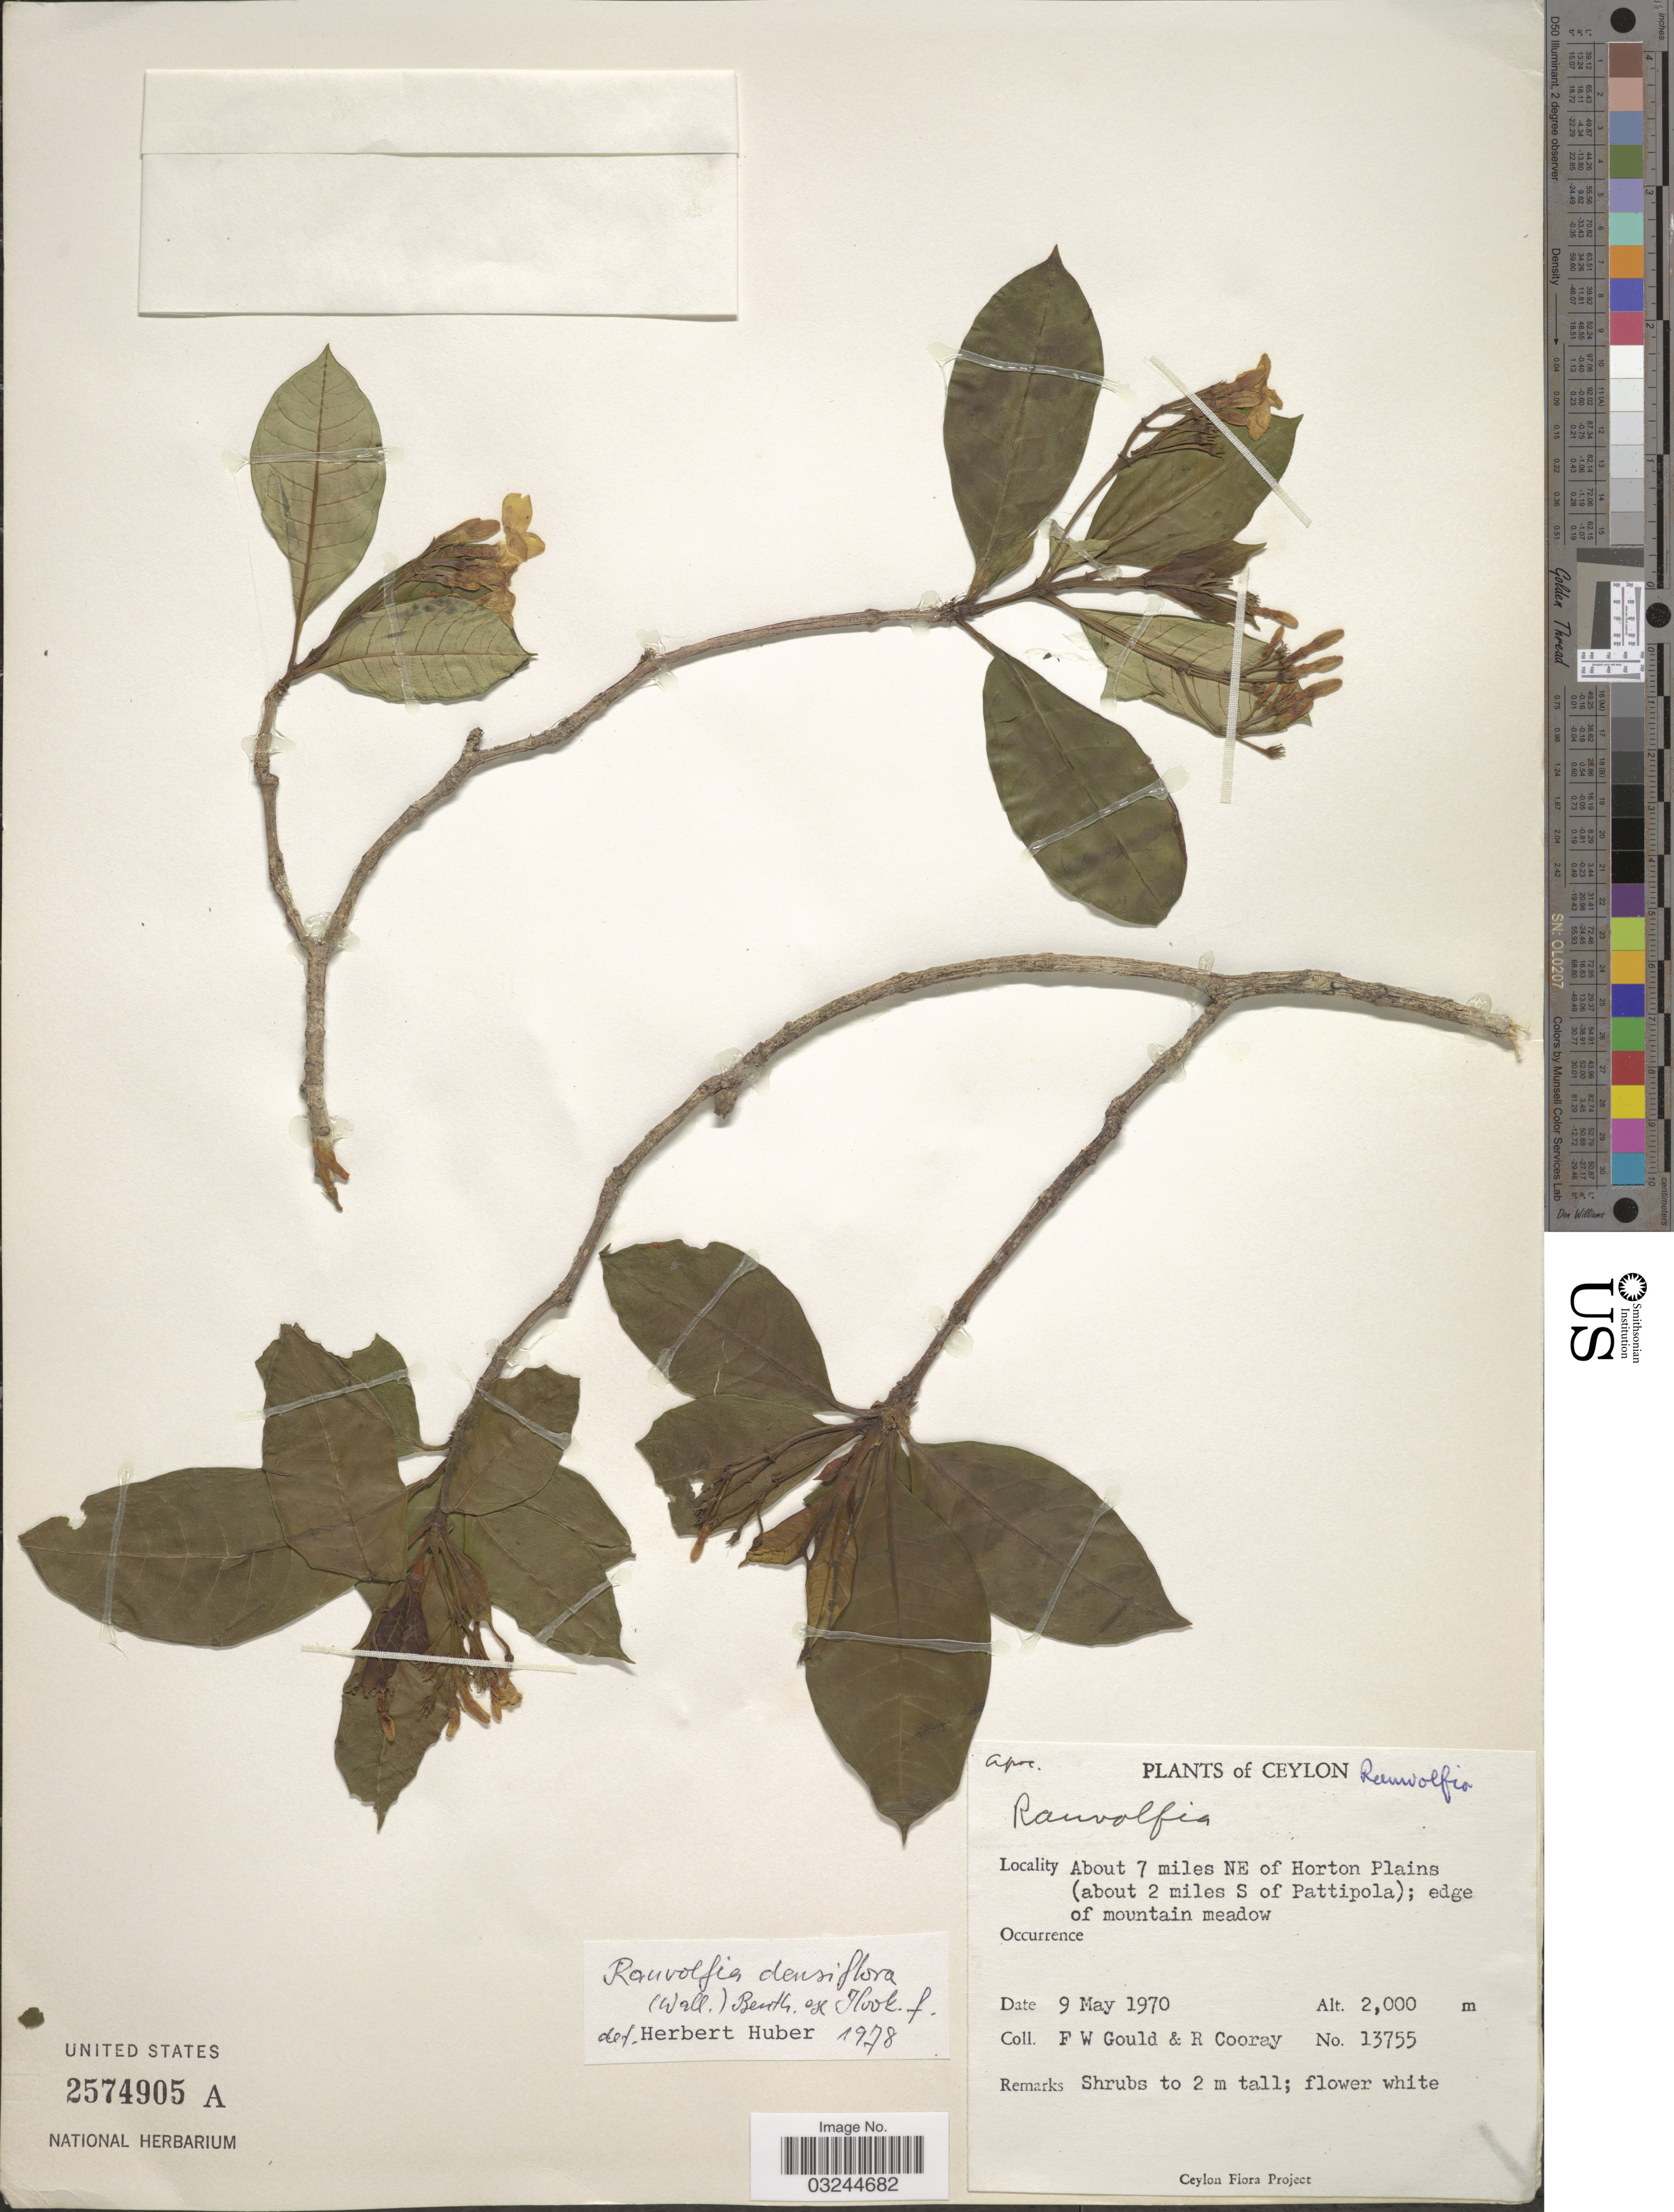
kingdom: Plantae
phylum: Tracheophyta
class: Magnoliopsida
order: Gentianales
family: Apocynaceae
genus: Rauvolfia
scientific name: Rauvolfia densiflora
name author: (Wall.) Benth. ex Hook. f.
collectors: F. W. Gould & R. Cooray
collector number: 13755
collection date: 1970-05-09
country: Sri Lanka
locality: Ceylon. About 7 miles NE of Horton Plains (about 2 miles S of Pattipola); edge of mountain meadow.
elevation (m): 2000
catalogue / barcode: US 2574905A